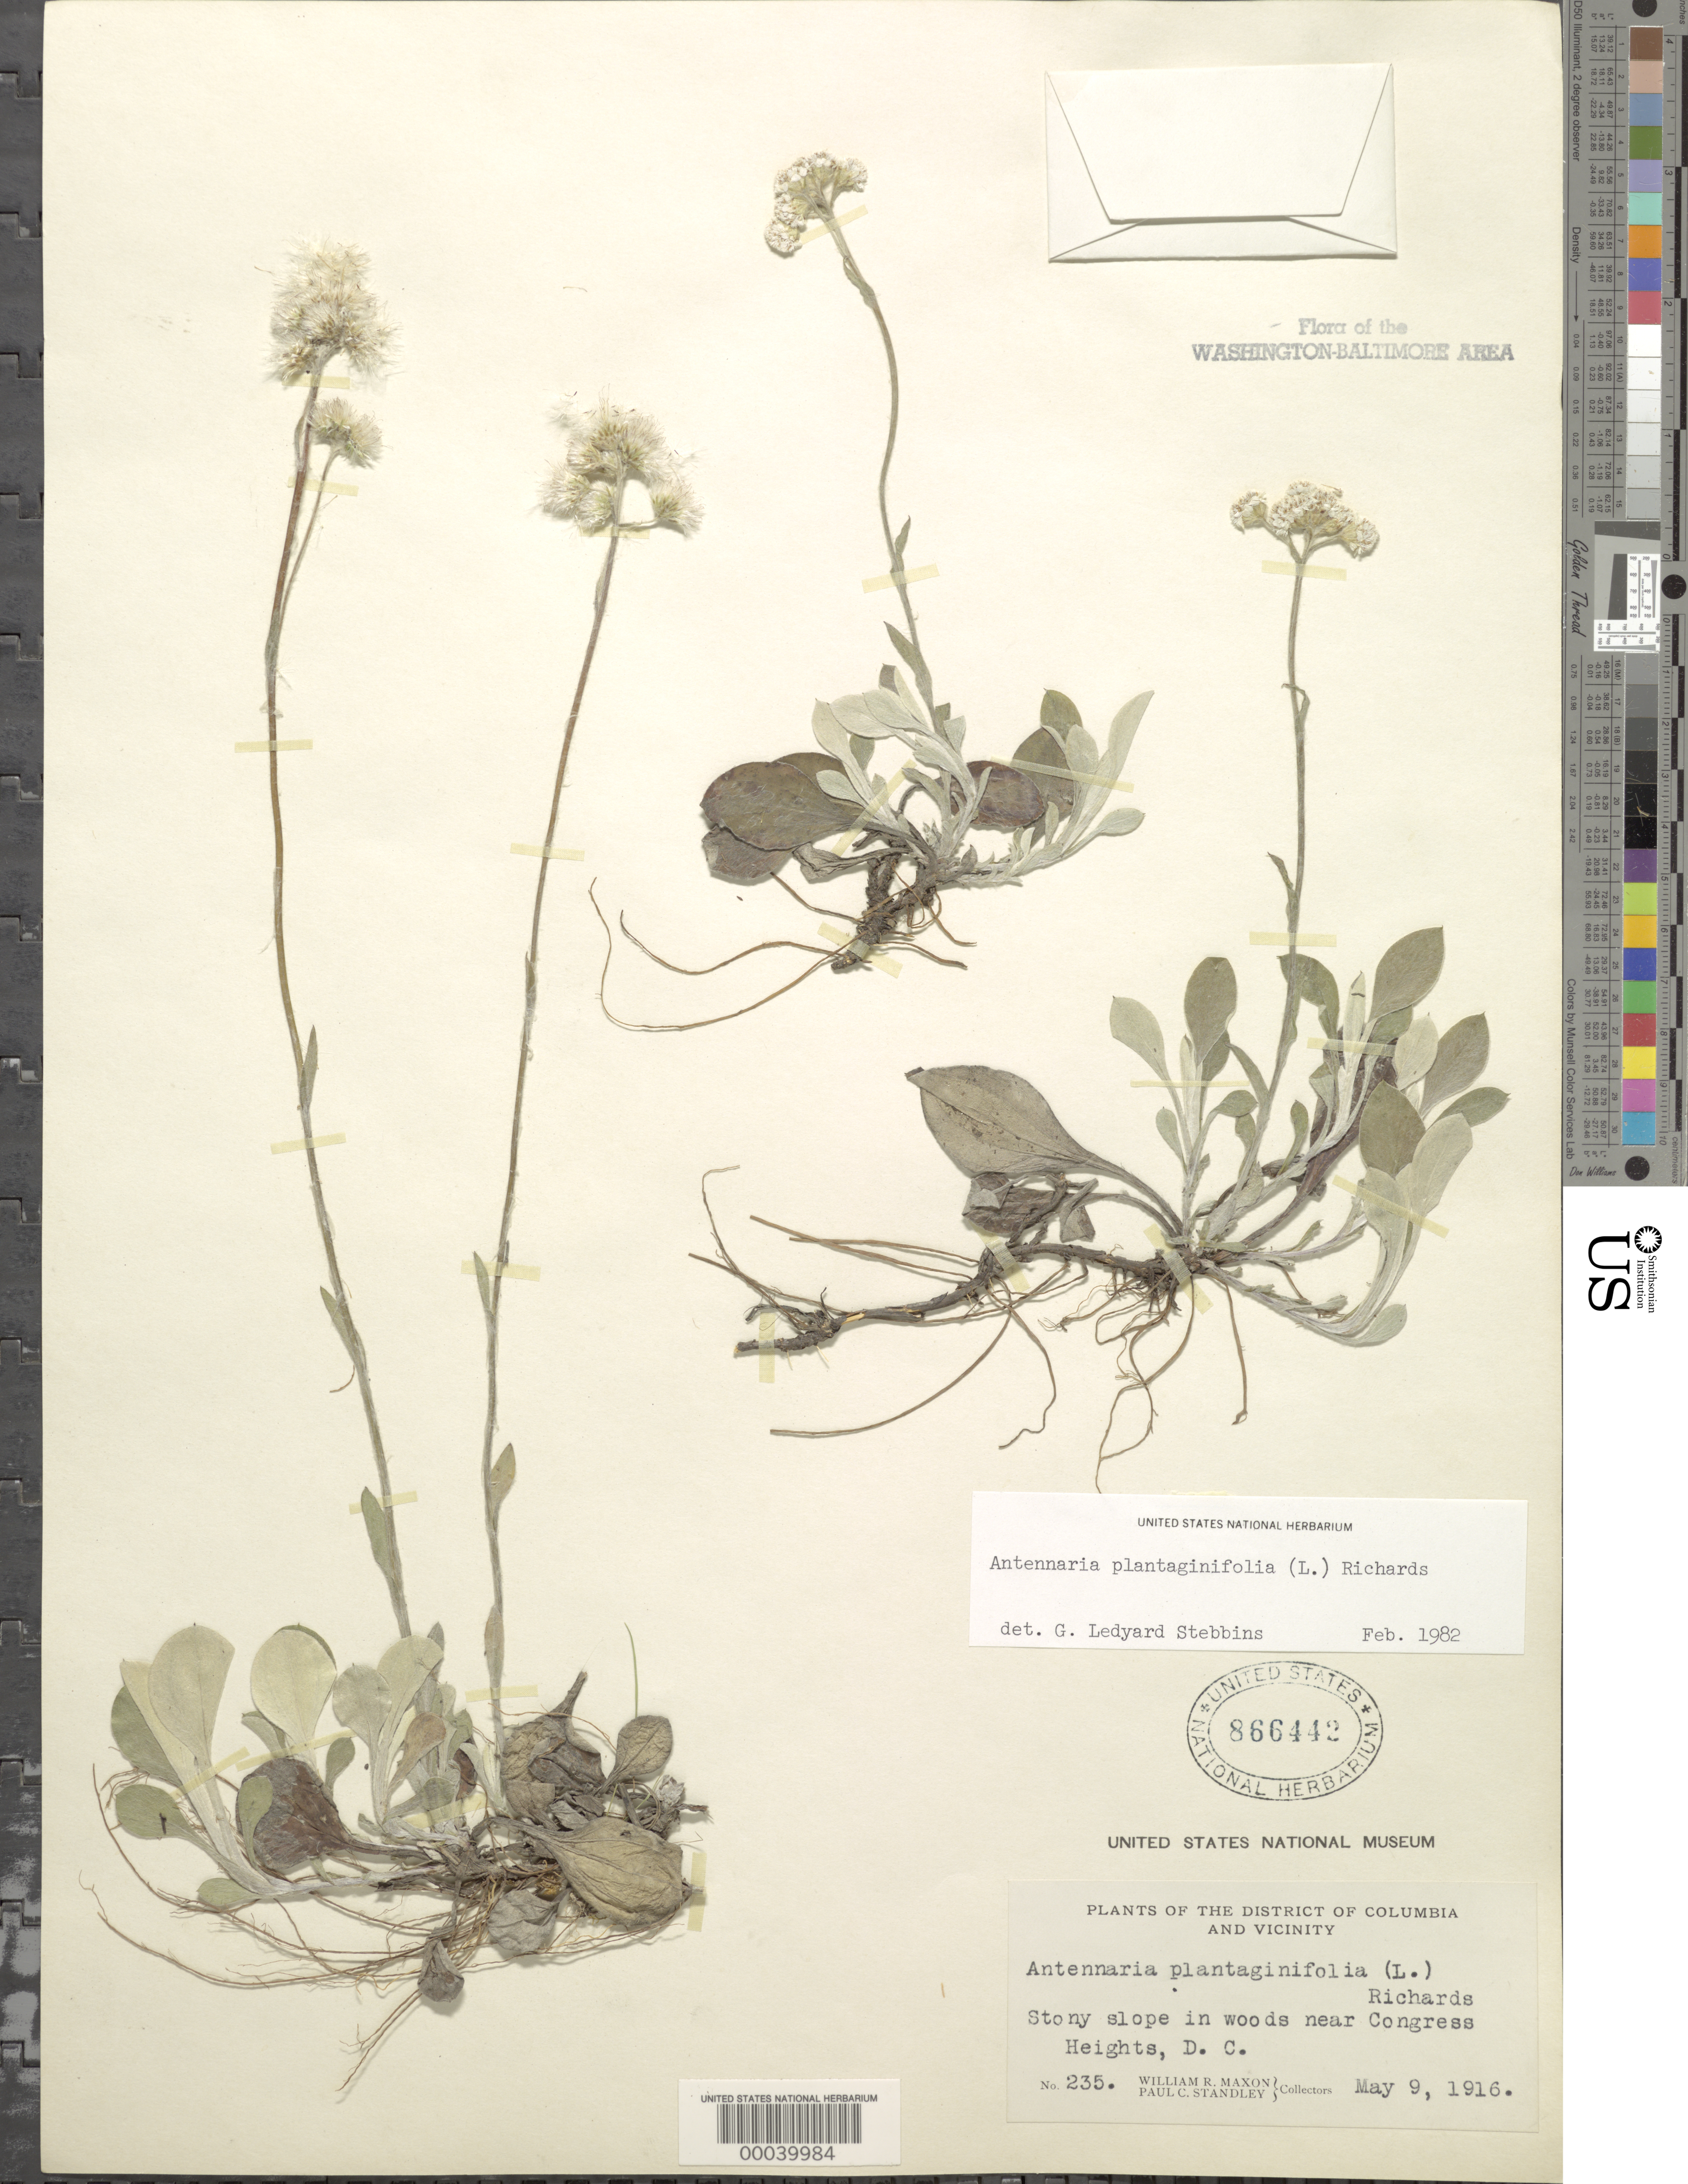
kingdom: Plantae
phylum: Tracheophyta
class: Magnoliopsida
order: Asterales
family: Asteraceae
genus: Antennaria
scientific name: Antennaria plantaginifolia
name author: (L.) Richardson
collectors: W. R. Maxon & P. C. Standley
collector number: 235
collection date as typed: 09 May 1916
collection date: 1916-05-09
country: United States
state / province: District of Columbia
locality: Near Congress Heights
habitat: Stony slope in woods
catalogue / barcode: US 866442